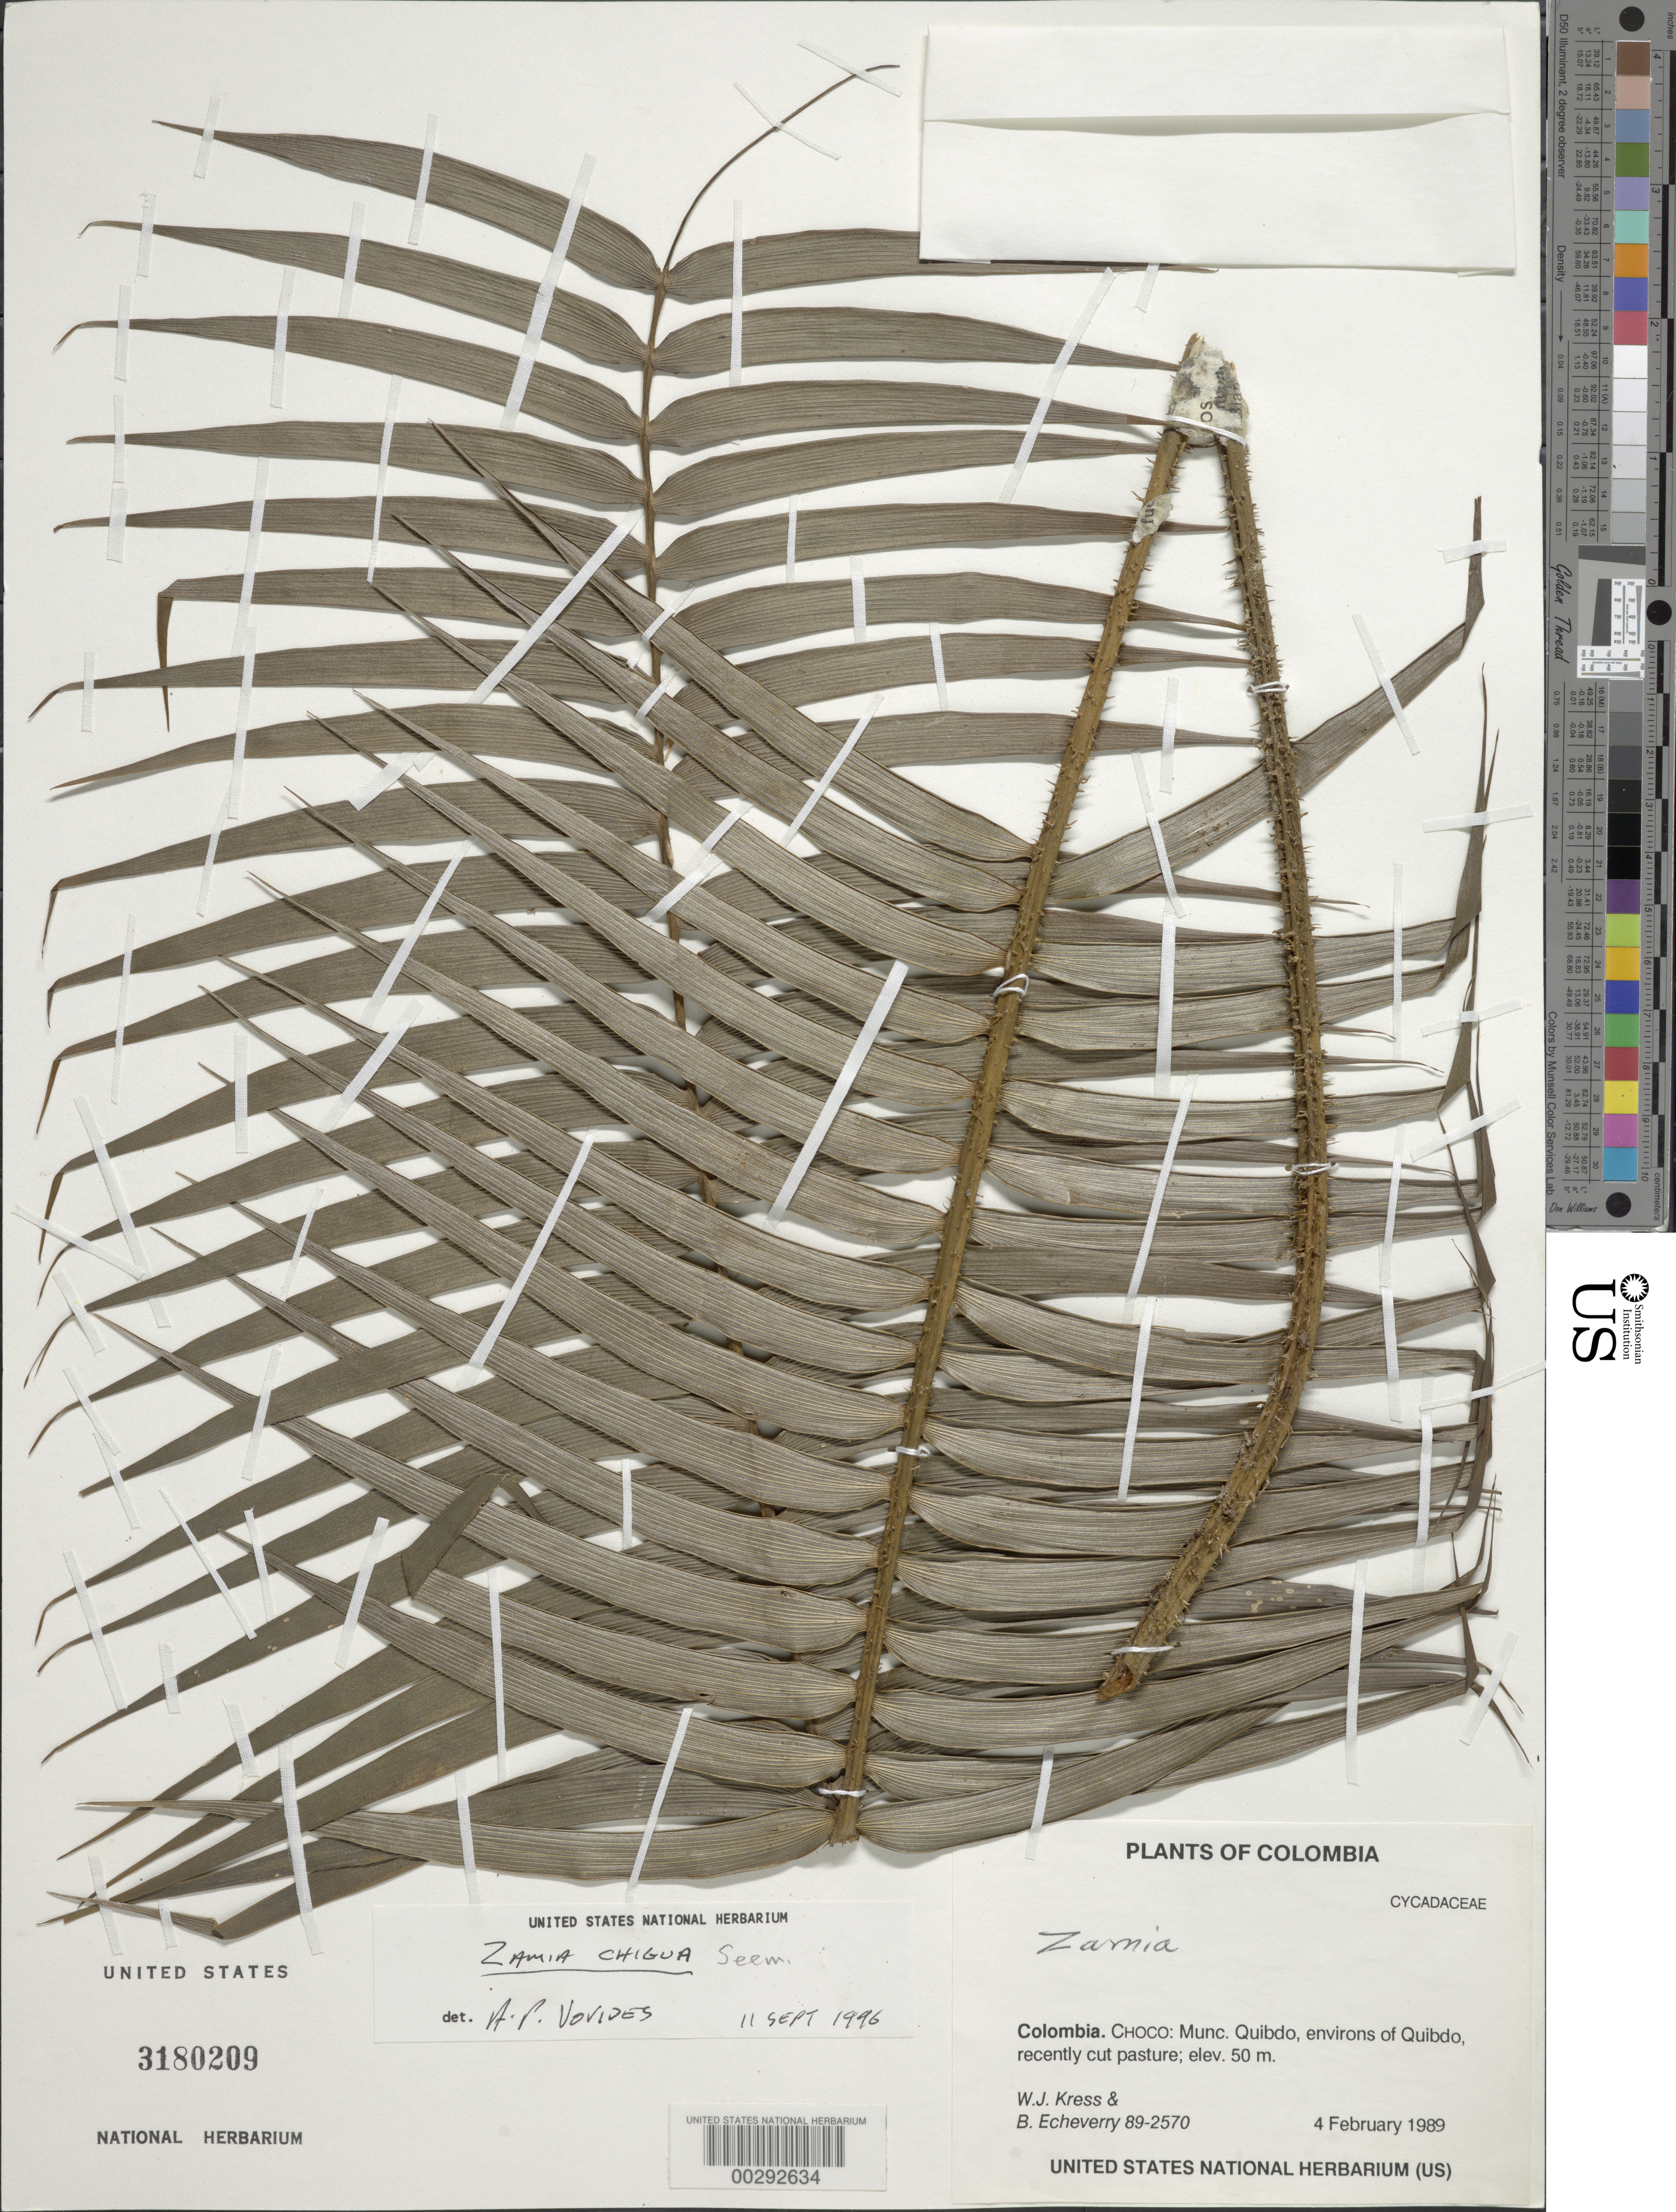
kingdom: Plantae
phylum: Tracheophyta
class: Cycadopsida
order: Cycadales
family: Zamiaceae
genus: Zamia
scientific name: Zamia chigua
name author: Seem.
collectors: W. J. Kress & B. Echeverry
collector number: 89-2570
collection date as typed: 04 Feb 1989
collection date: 1989-02-04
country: Colombia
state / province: Chocó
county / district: Quibdó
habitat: Recently cut pasture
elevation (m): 50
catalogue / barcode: US 3180209